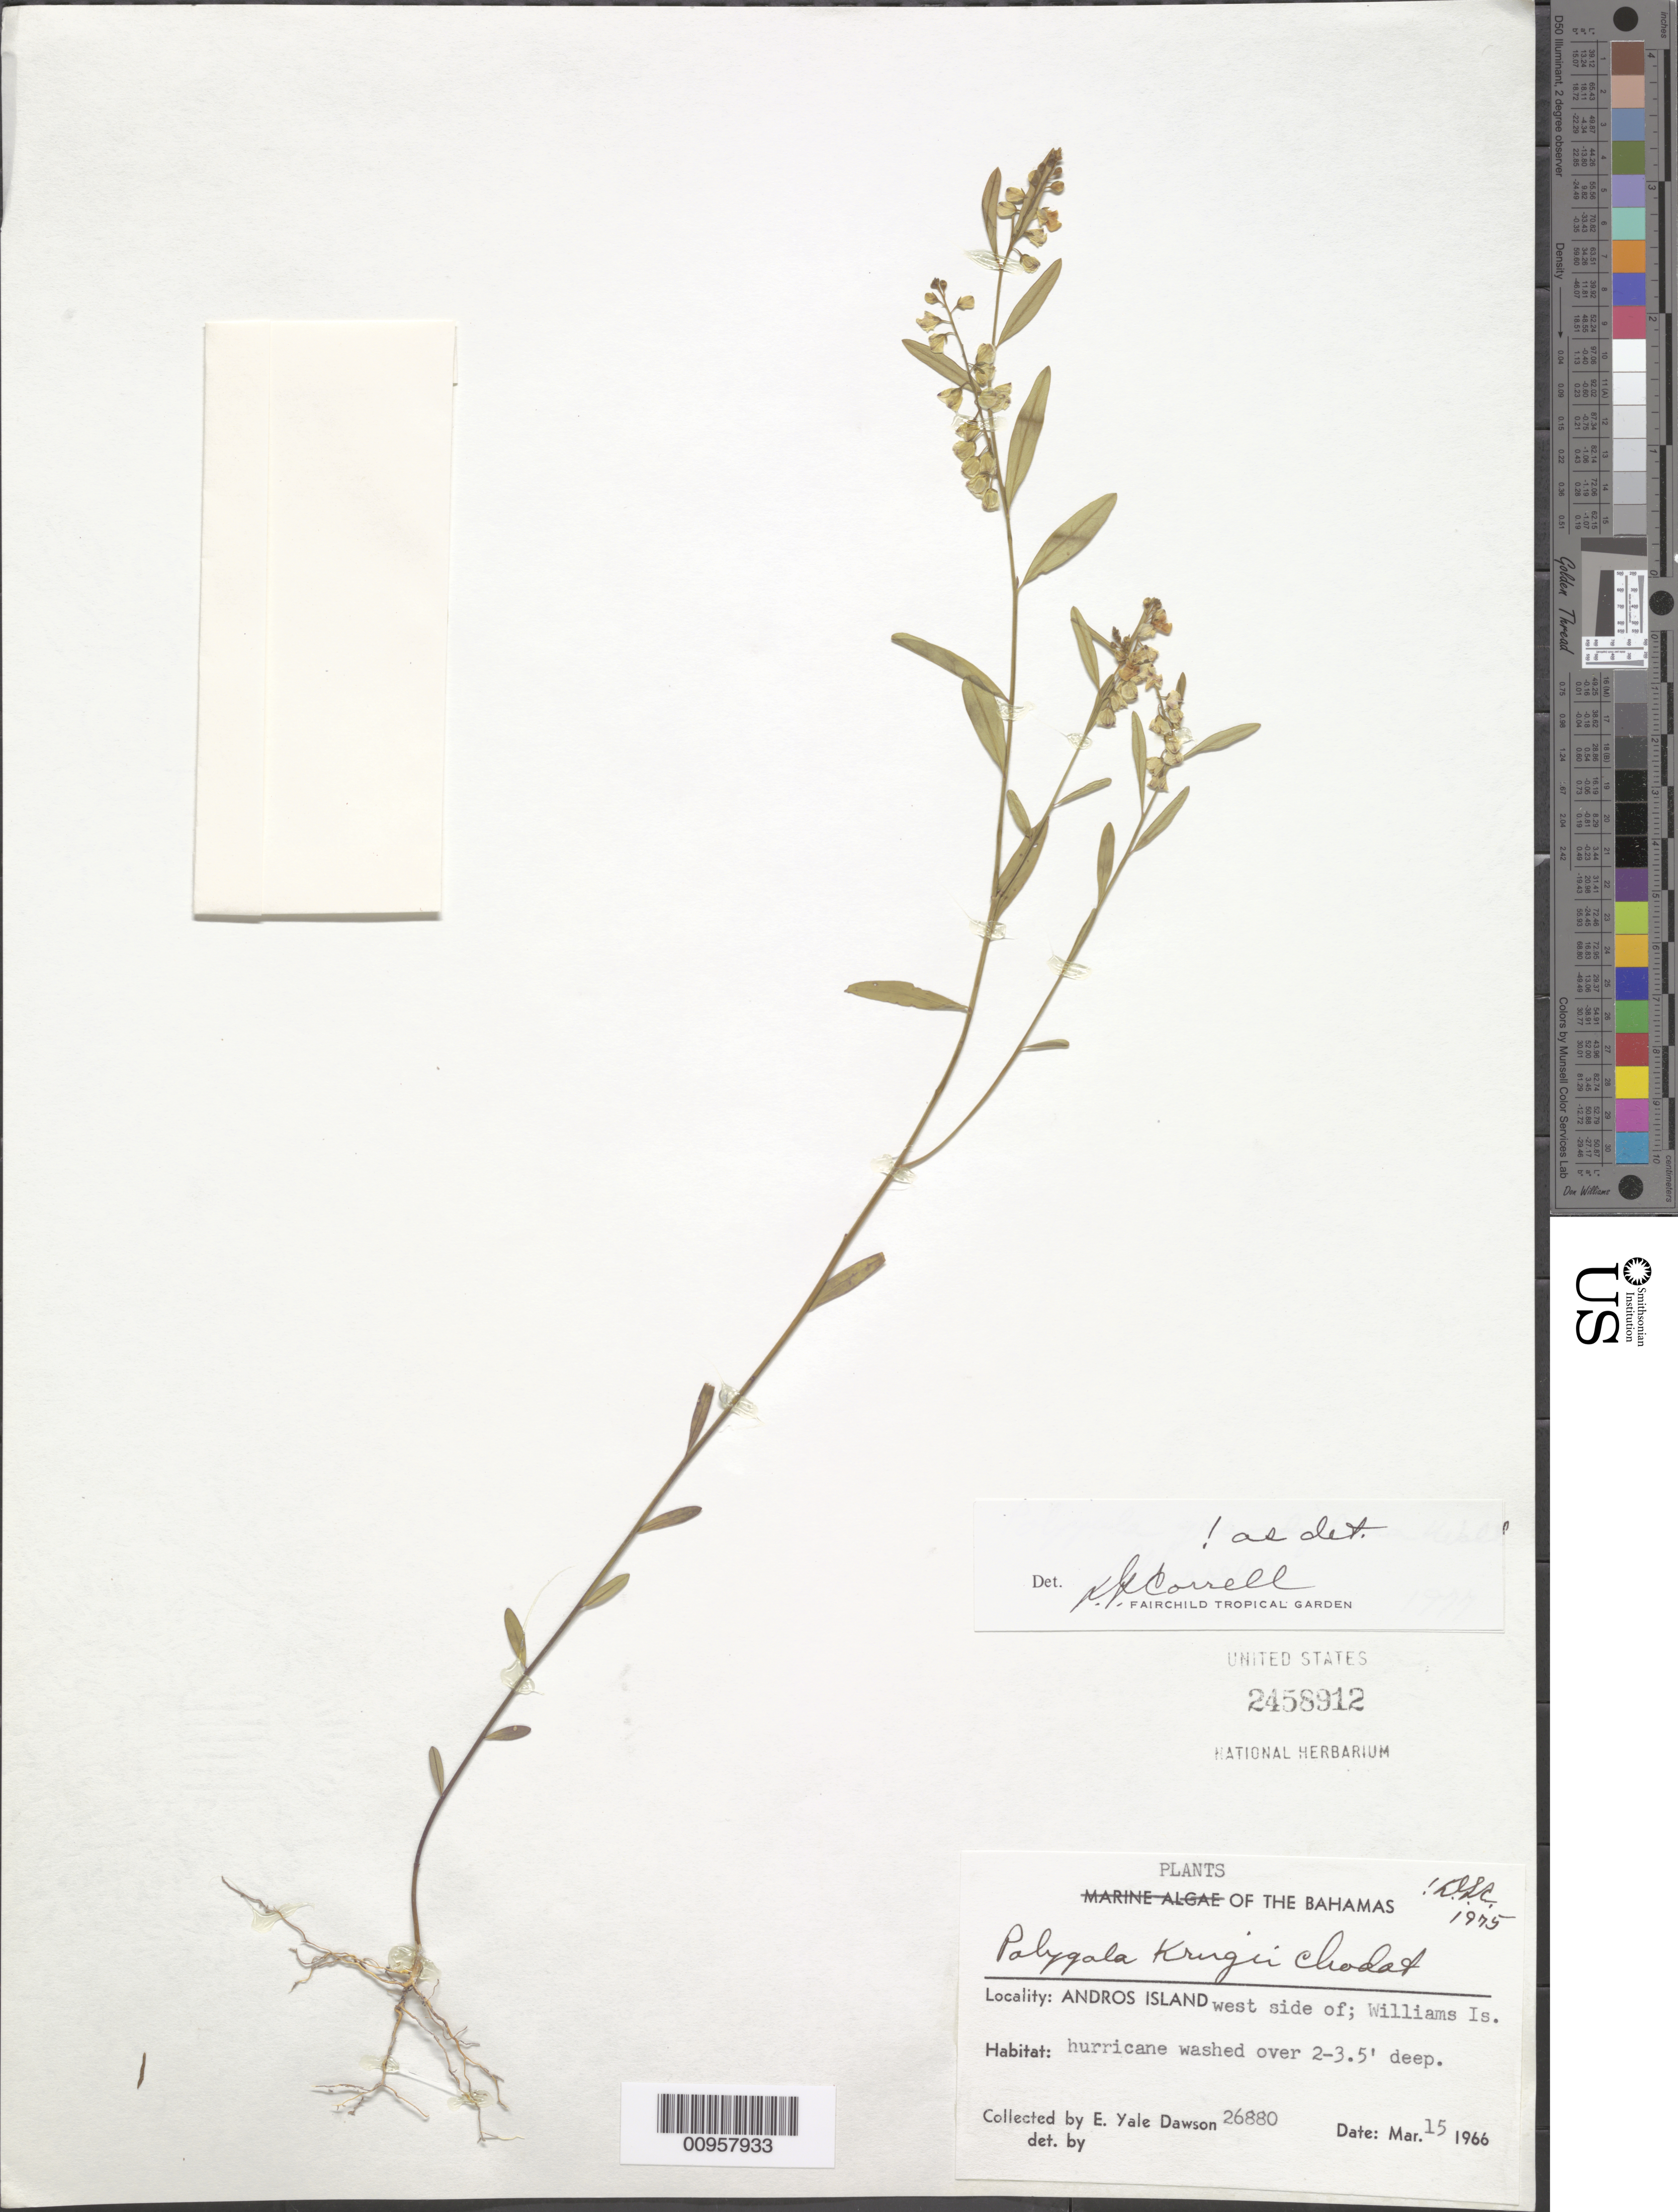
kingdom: Plantae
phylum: Tracheophyta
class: Magnoliopsida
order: Fabales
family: Polygalaceae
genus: Polygala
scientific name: Polygala krugii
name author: Chodat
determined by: Correll, D. S.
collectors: E. Y. Dawson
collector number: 26880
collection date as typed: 15 Mar 1966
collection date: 1966-03-15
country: Bahamas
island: Williams Island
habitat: Hurricane washed over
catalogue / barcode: US 2458912